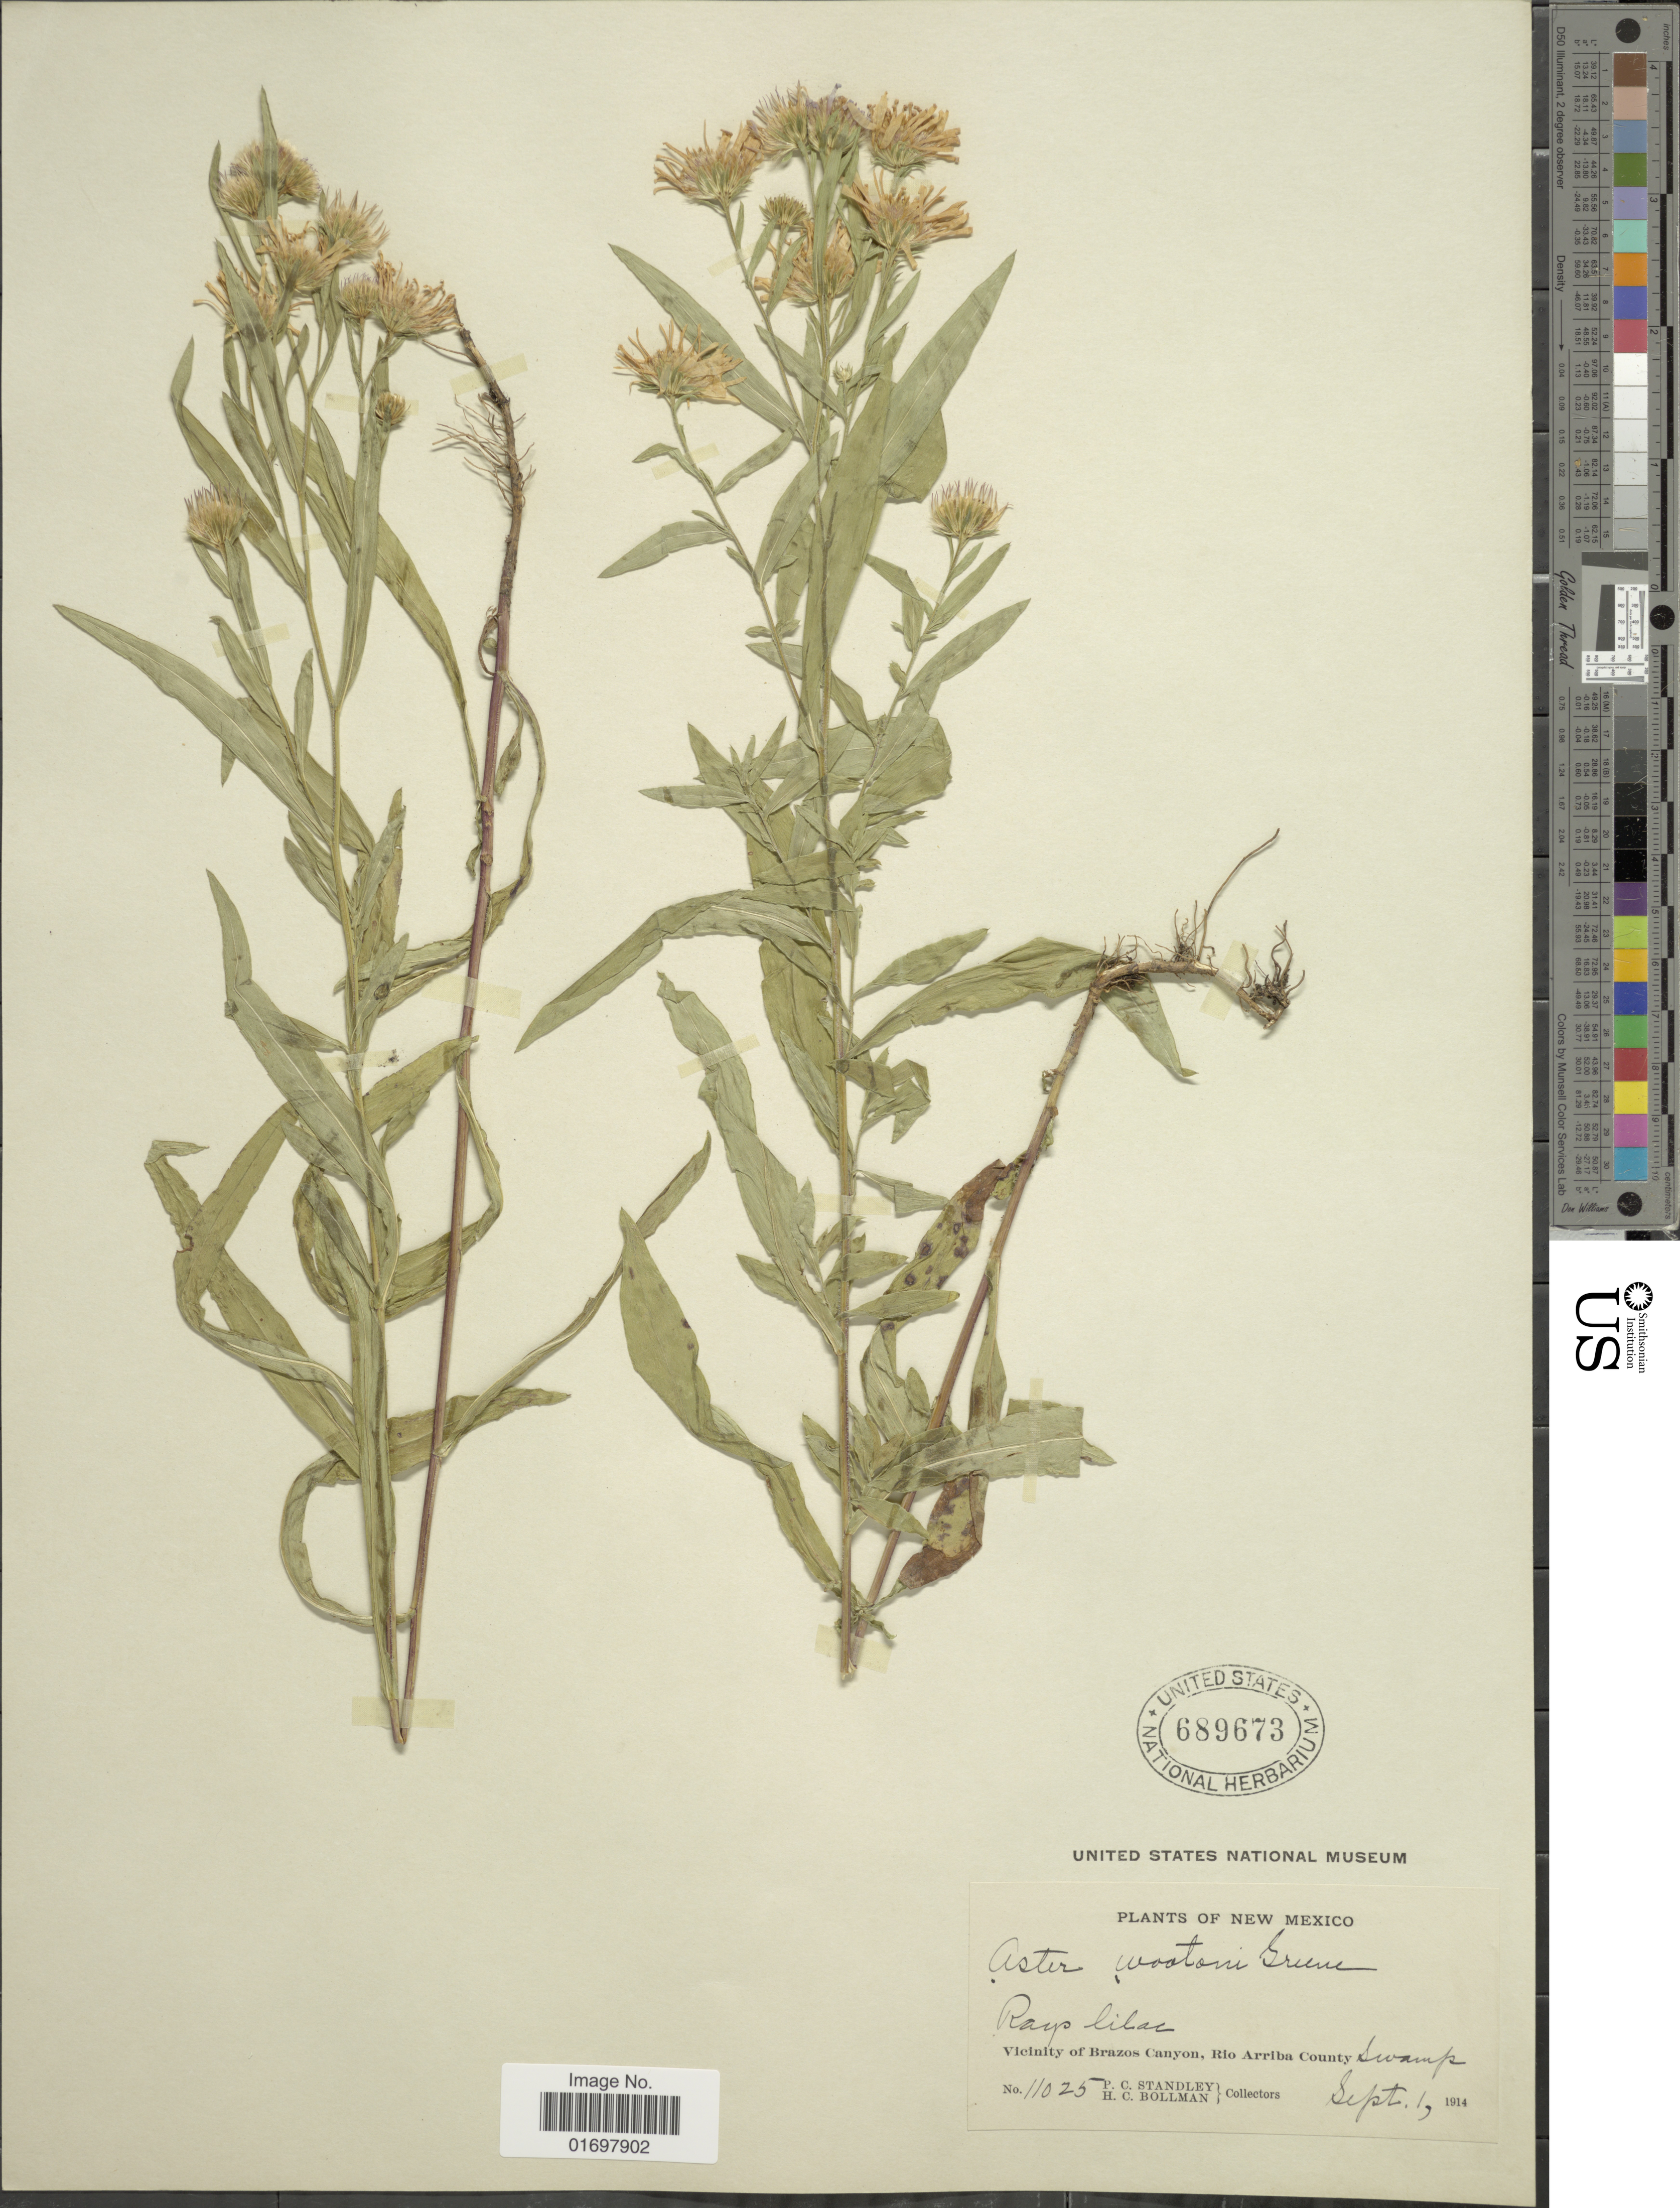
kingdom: Plantae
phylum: Tracheophyta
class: Magnoliopsida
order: Asterales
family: Asteraceae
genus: Symphyotrichum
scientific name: Symphyotrichum lanceolatum var. hesperium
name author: (A. Gray) G.L. Nesom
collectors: P. C. Standley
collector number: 11025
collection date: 1914-09-01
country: United States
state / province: New Mexico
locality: New Mexico. Vicinity of Brazos Canyon, Rio Arriba County.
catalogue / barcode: US 689673